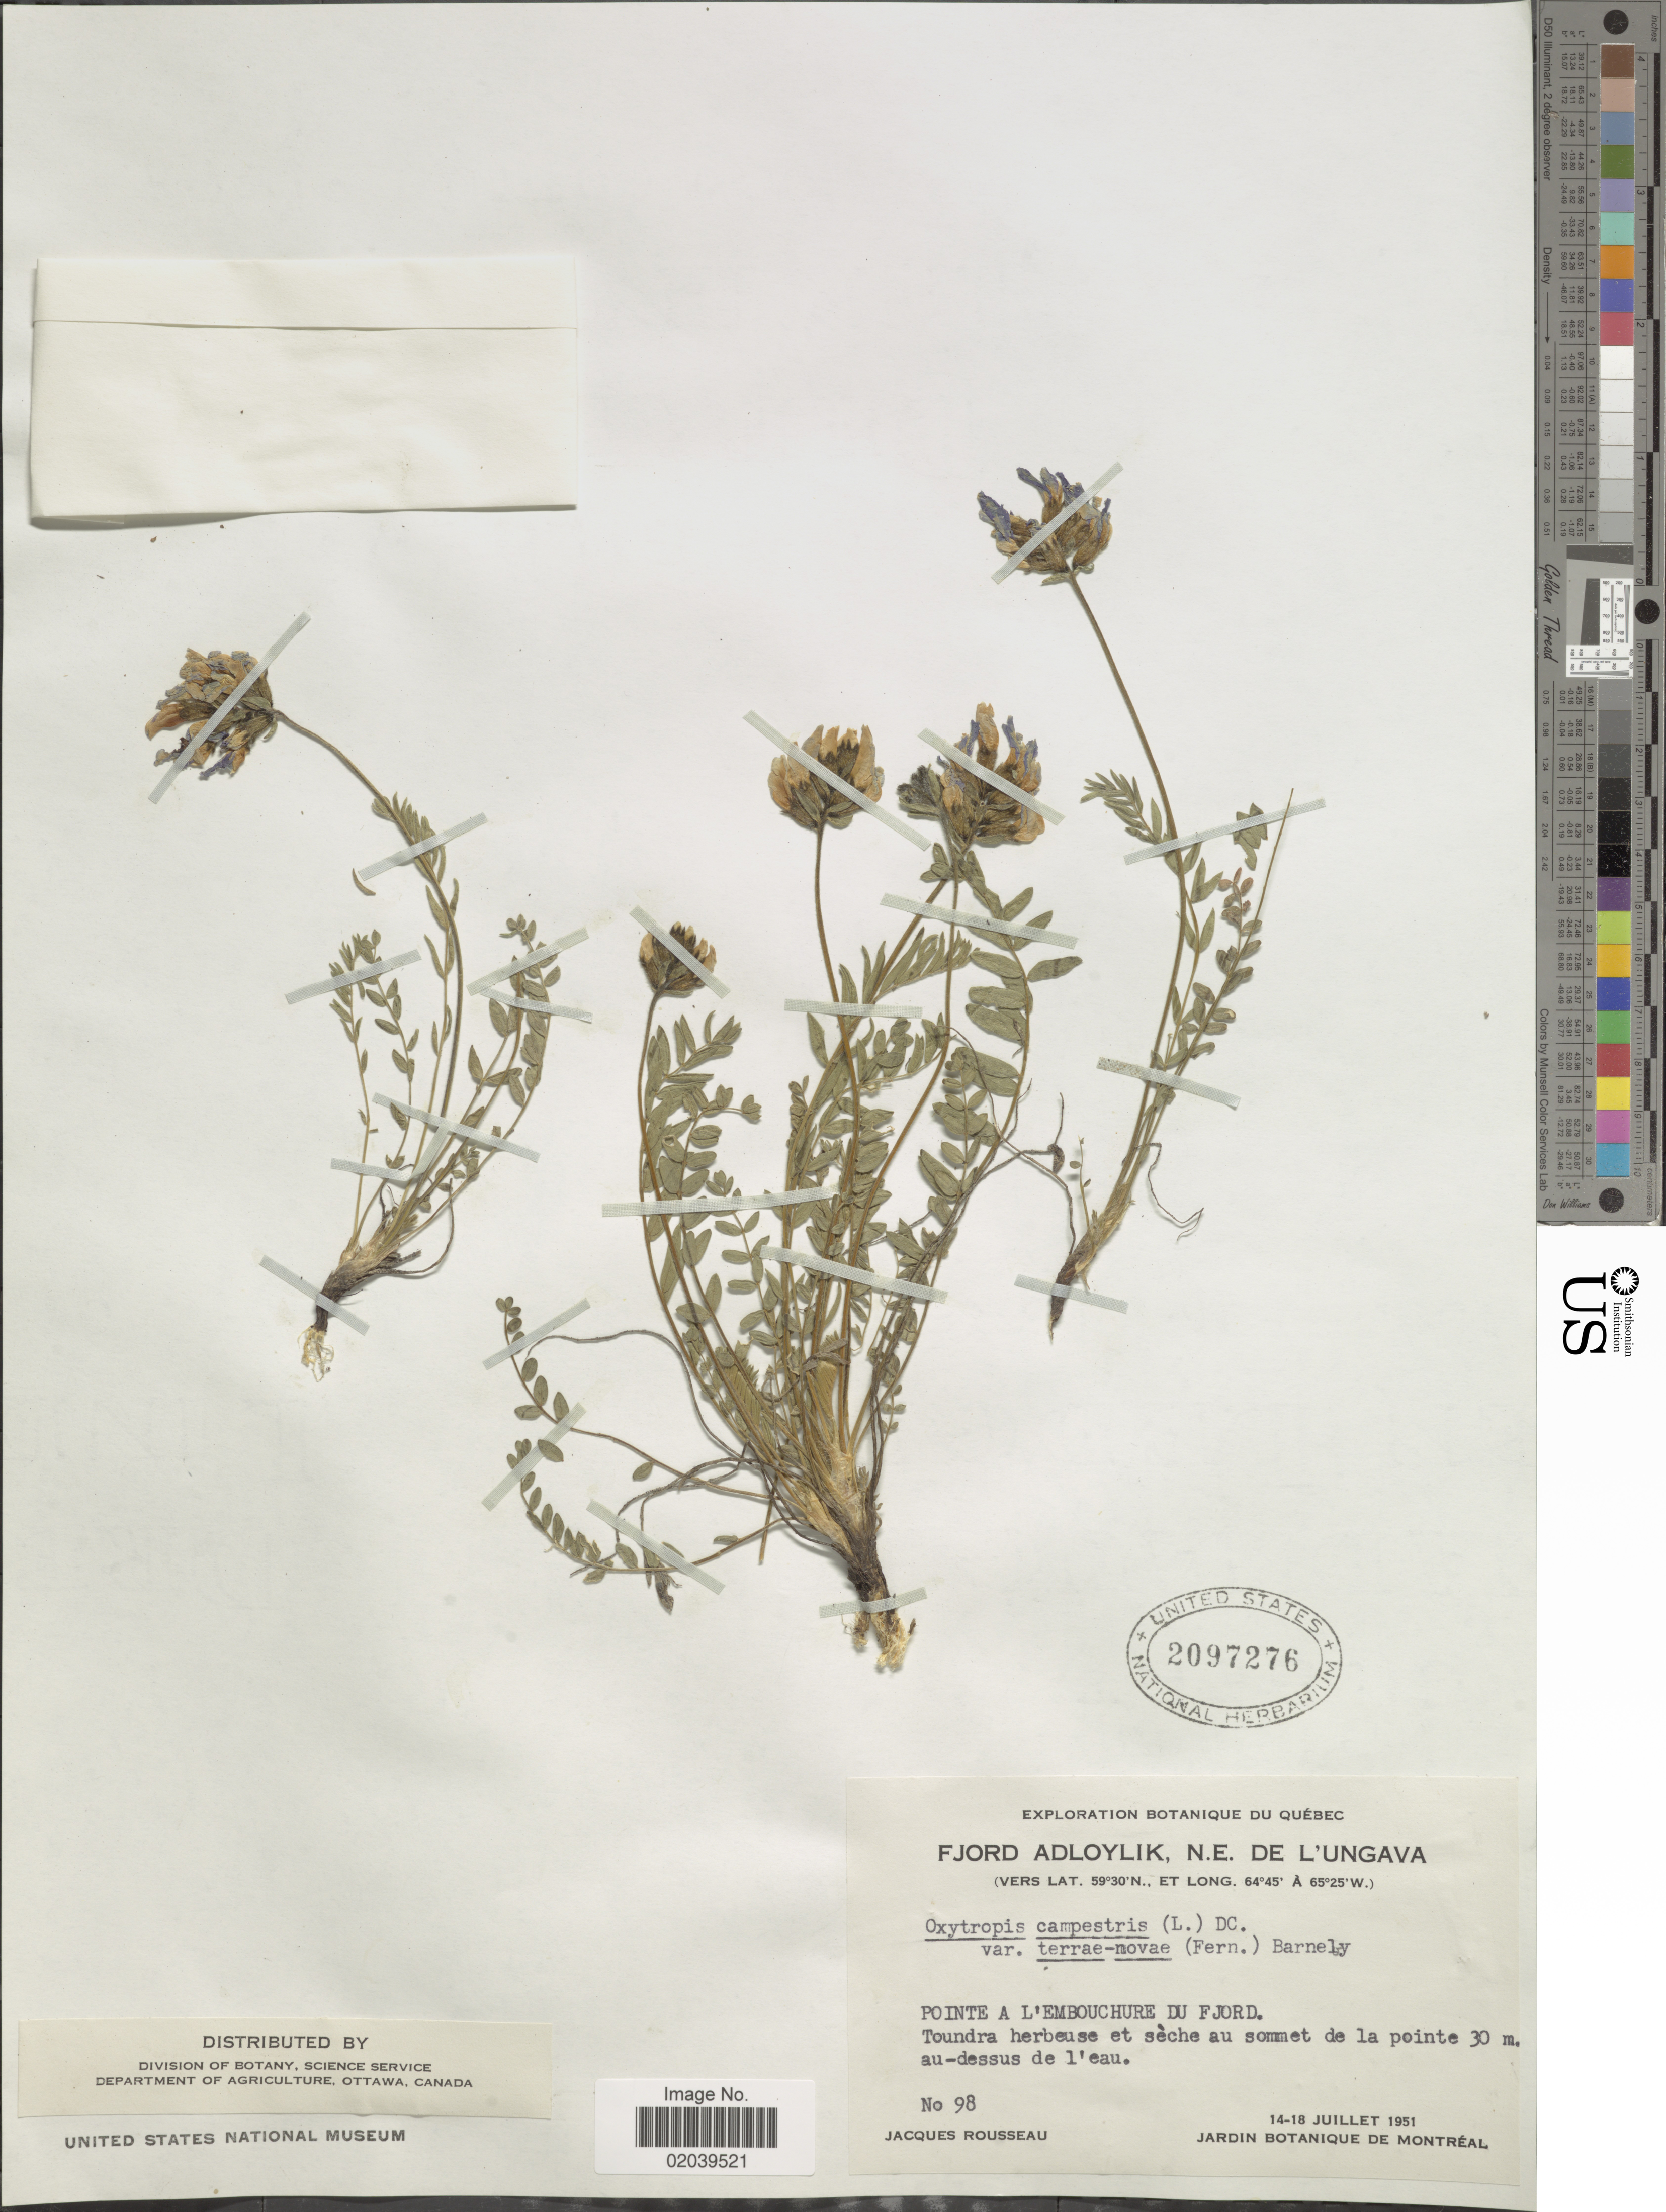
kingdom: Plantae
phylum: Tracheophyta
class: Magnoliopsida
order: Fabales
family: Fabaceae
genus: Oxytropis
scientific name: Oxytropis campestris var. terrae-novae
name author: (Fernald) Barneby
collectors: J. Rousseau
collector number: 98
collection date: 1951-07-14/1951-07-18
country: Canada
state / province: Quebec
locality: Fjord Adloylik, N.E. De L' Ungava, Pointe A L' Embouchure Du Fjord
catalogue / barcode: US 2097276